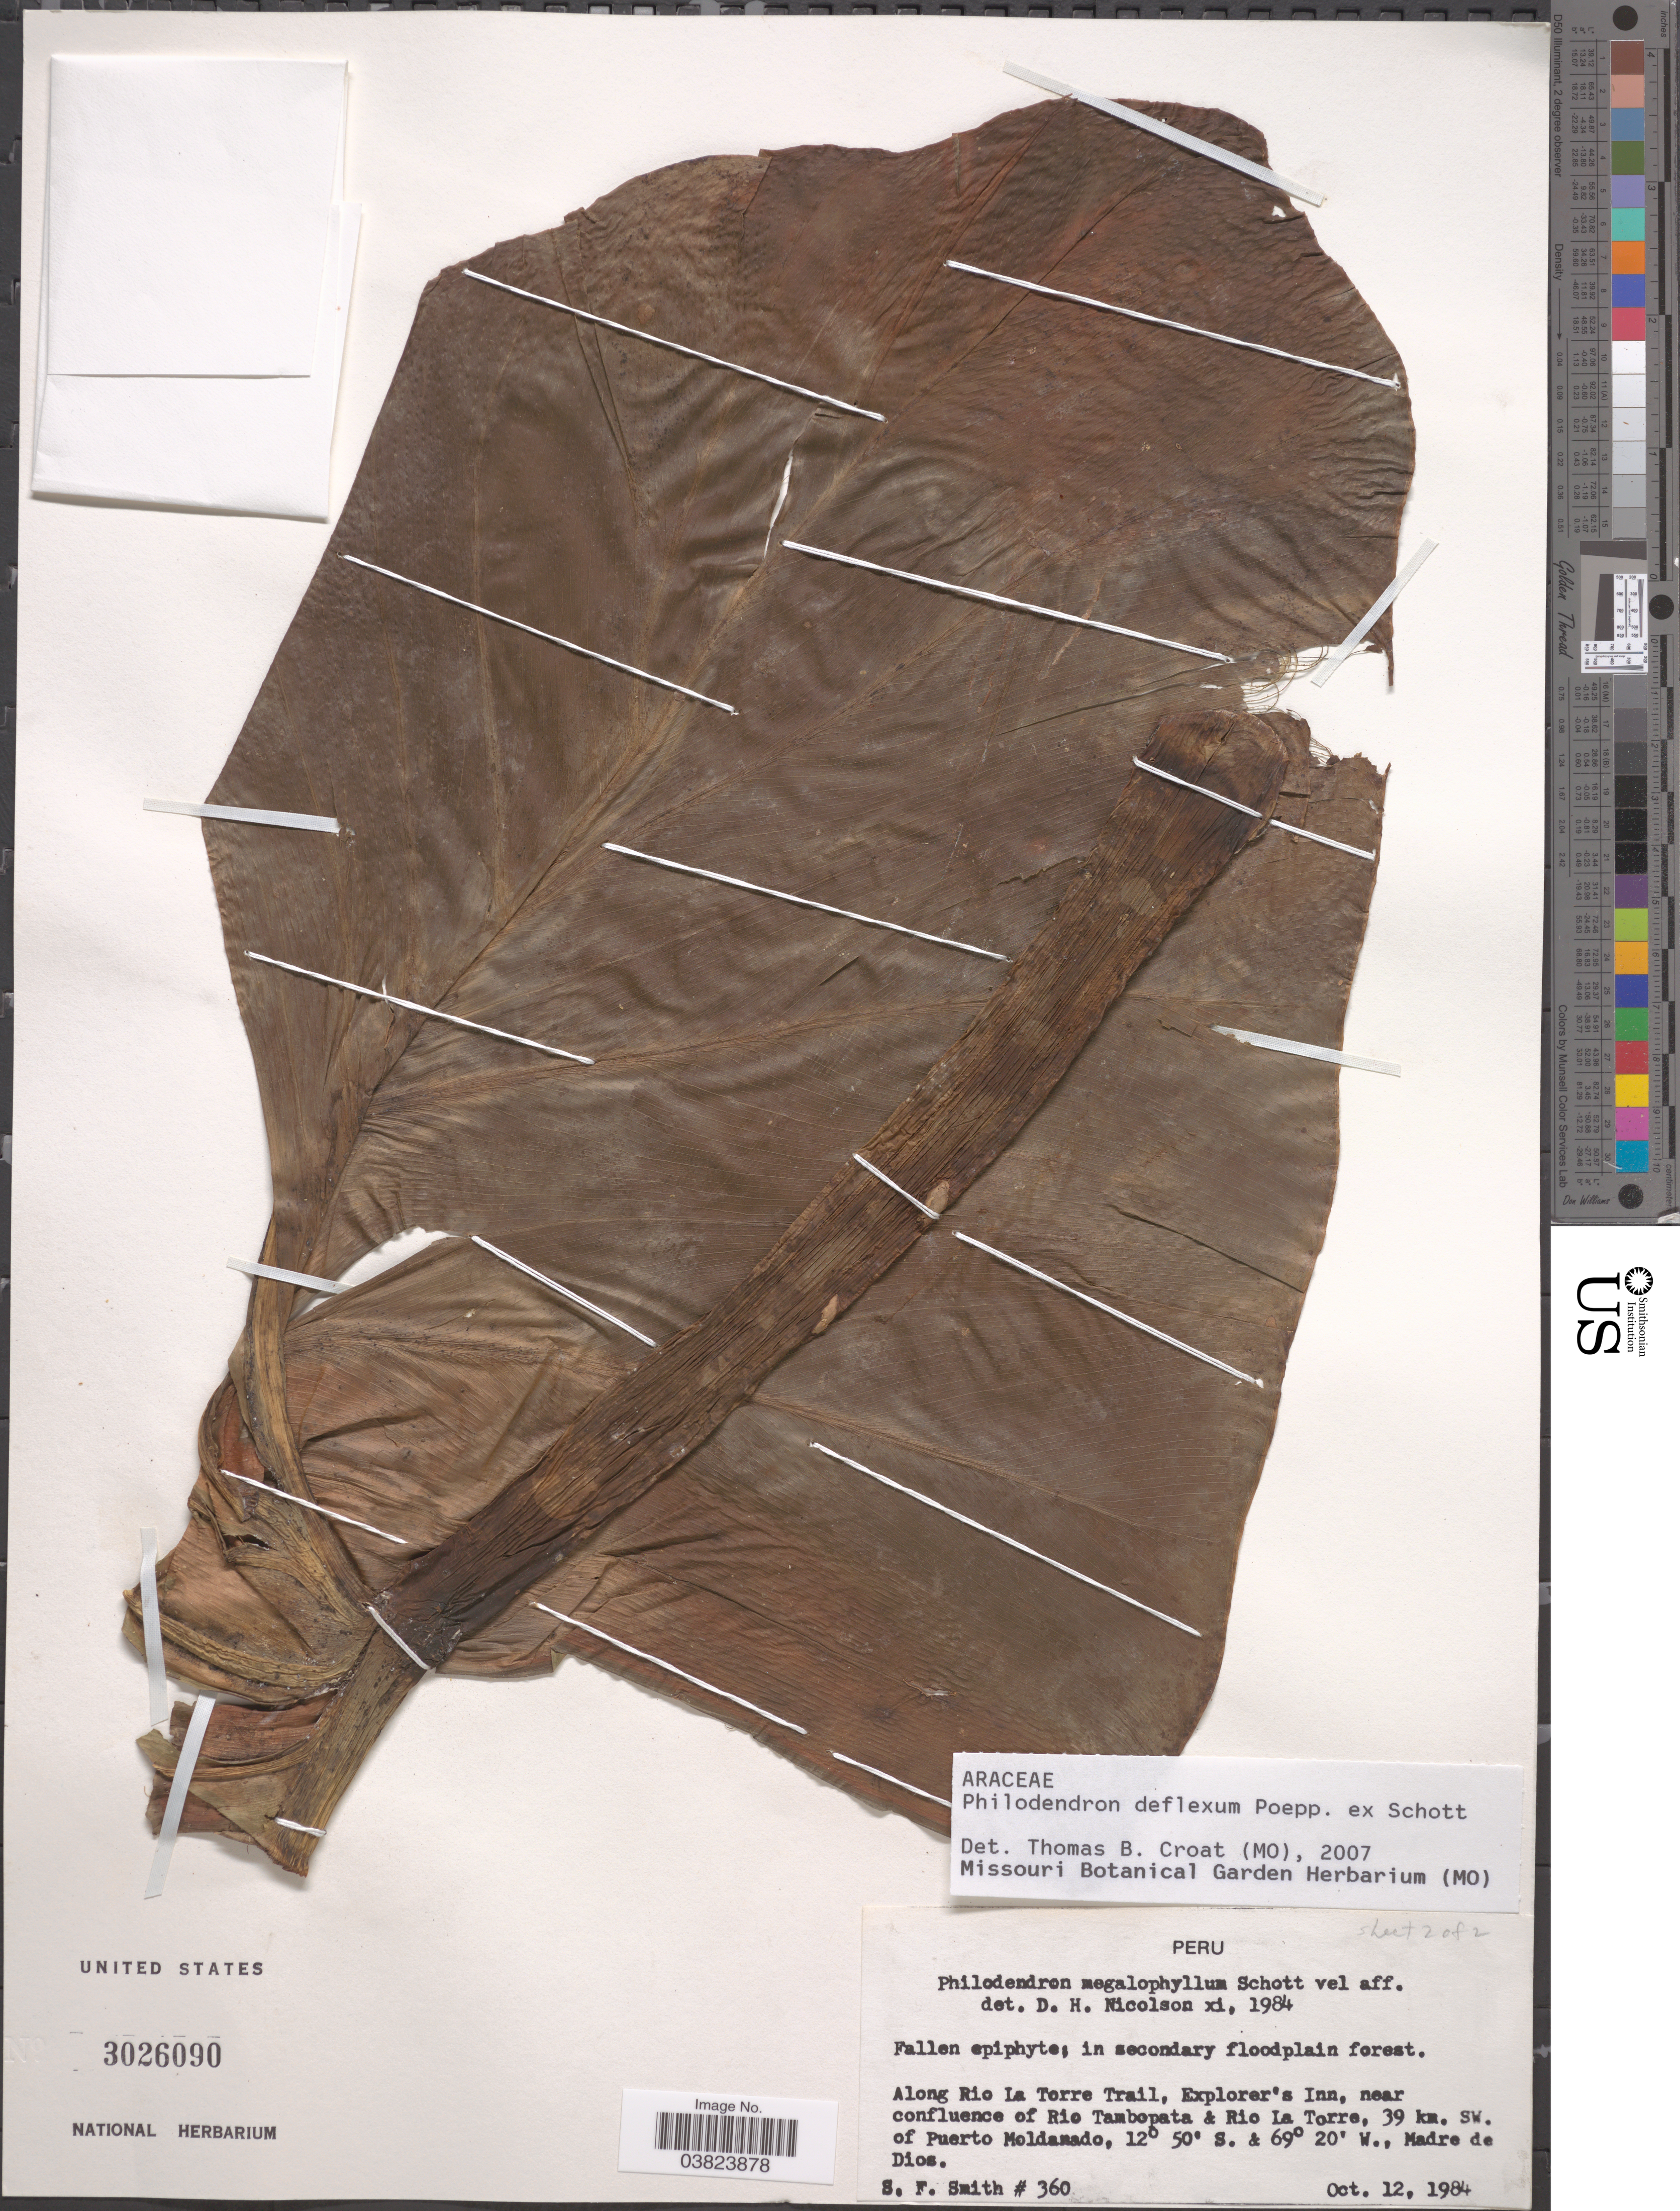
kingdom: Plantae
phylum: Tracheophyta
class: Liliopsida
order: Alismatales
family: Araceae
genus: Philodendron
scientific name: Philodendron deflexum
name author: Poepp. ex Schott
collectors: S.F. Smith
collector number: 360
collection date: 1984-10-12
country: Peru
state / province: Madre de Dios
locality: Along Rio La Torre Trail, Explorer's Inn, near confluence of Rio Tambopata & Rio La Torre, 39 km. SW. of Puerto Moldonado.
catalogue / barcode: US 3026090